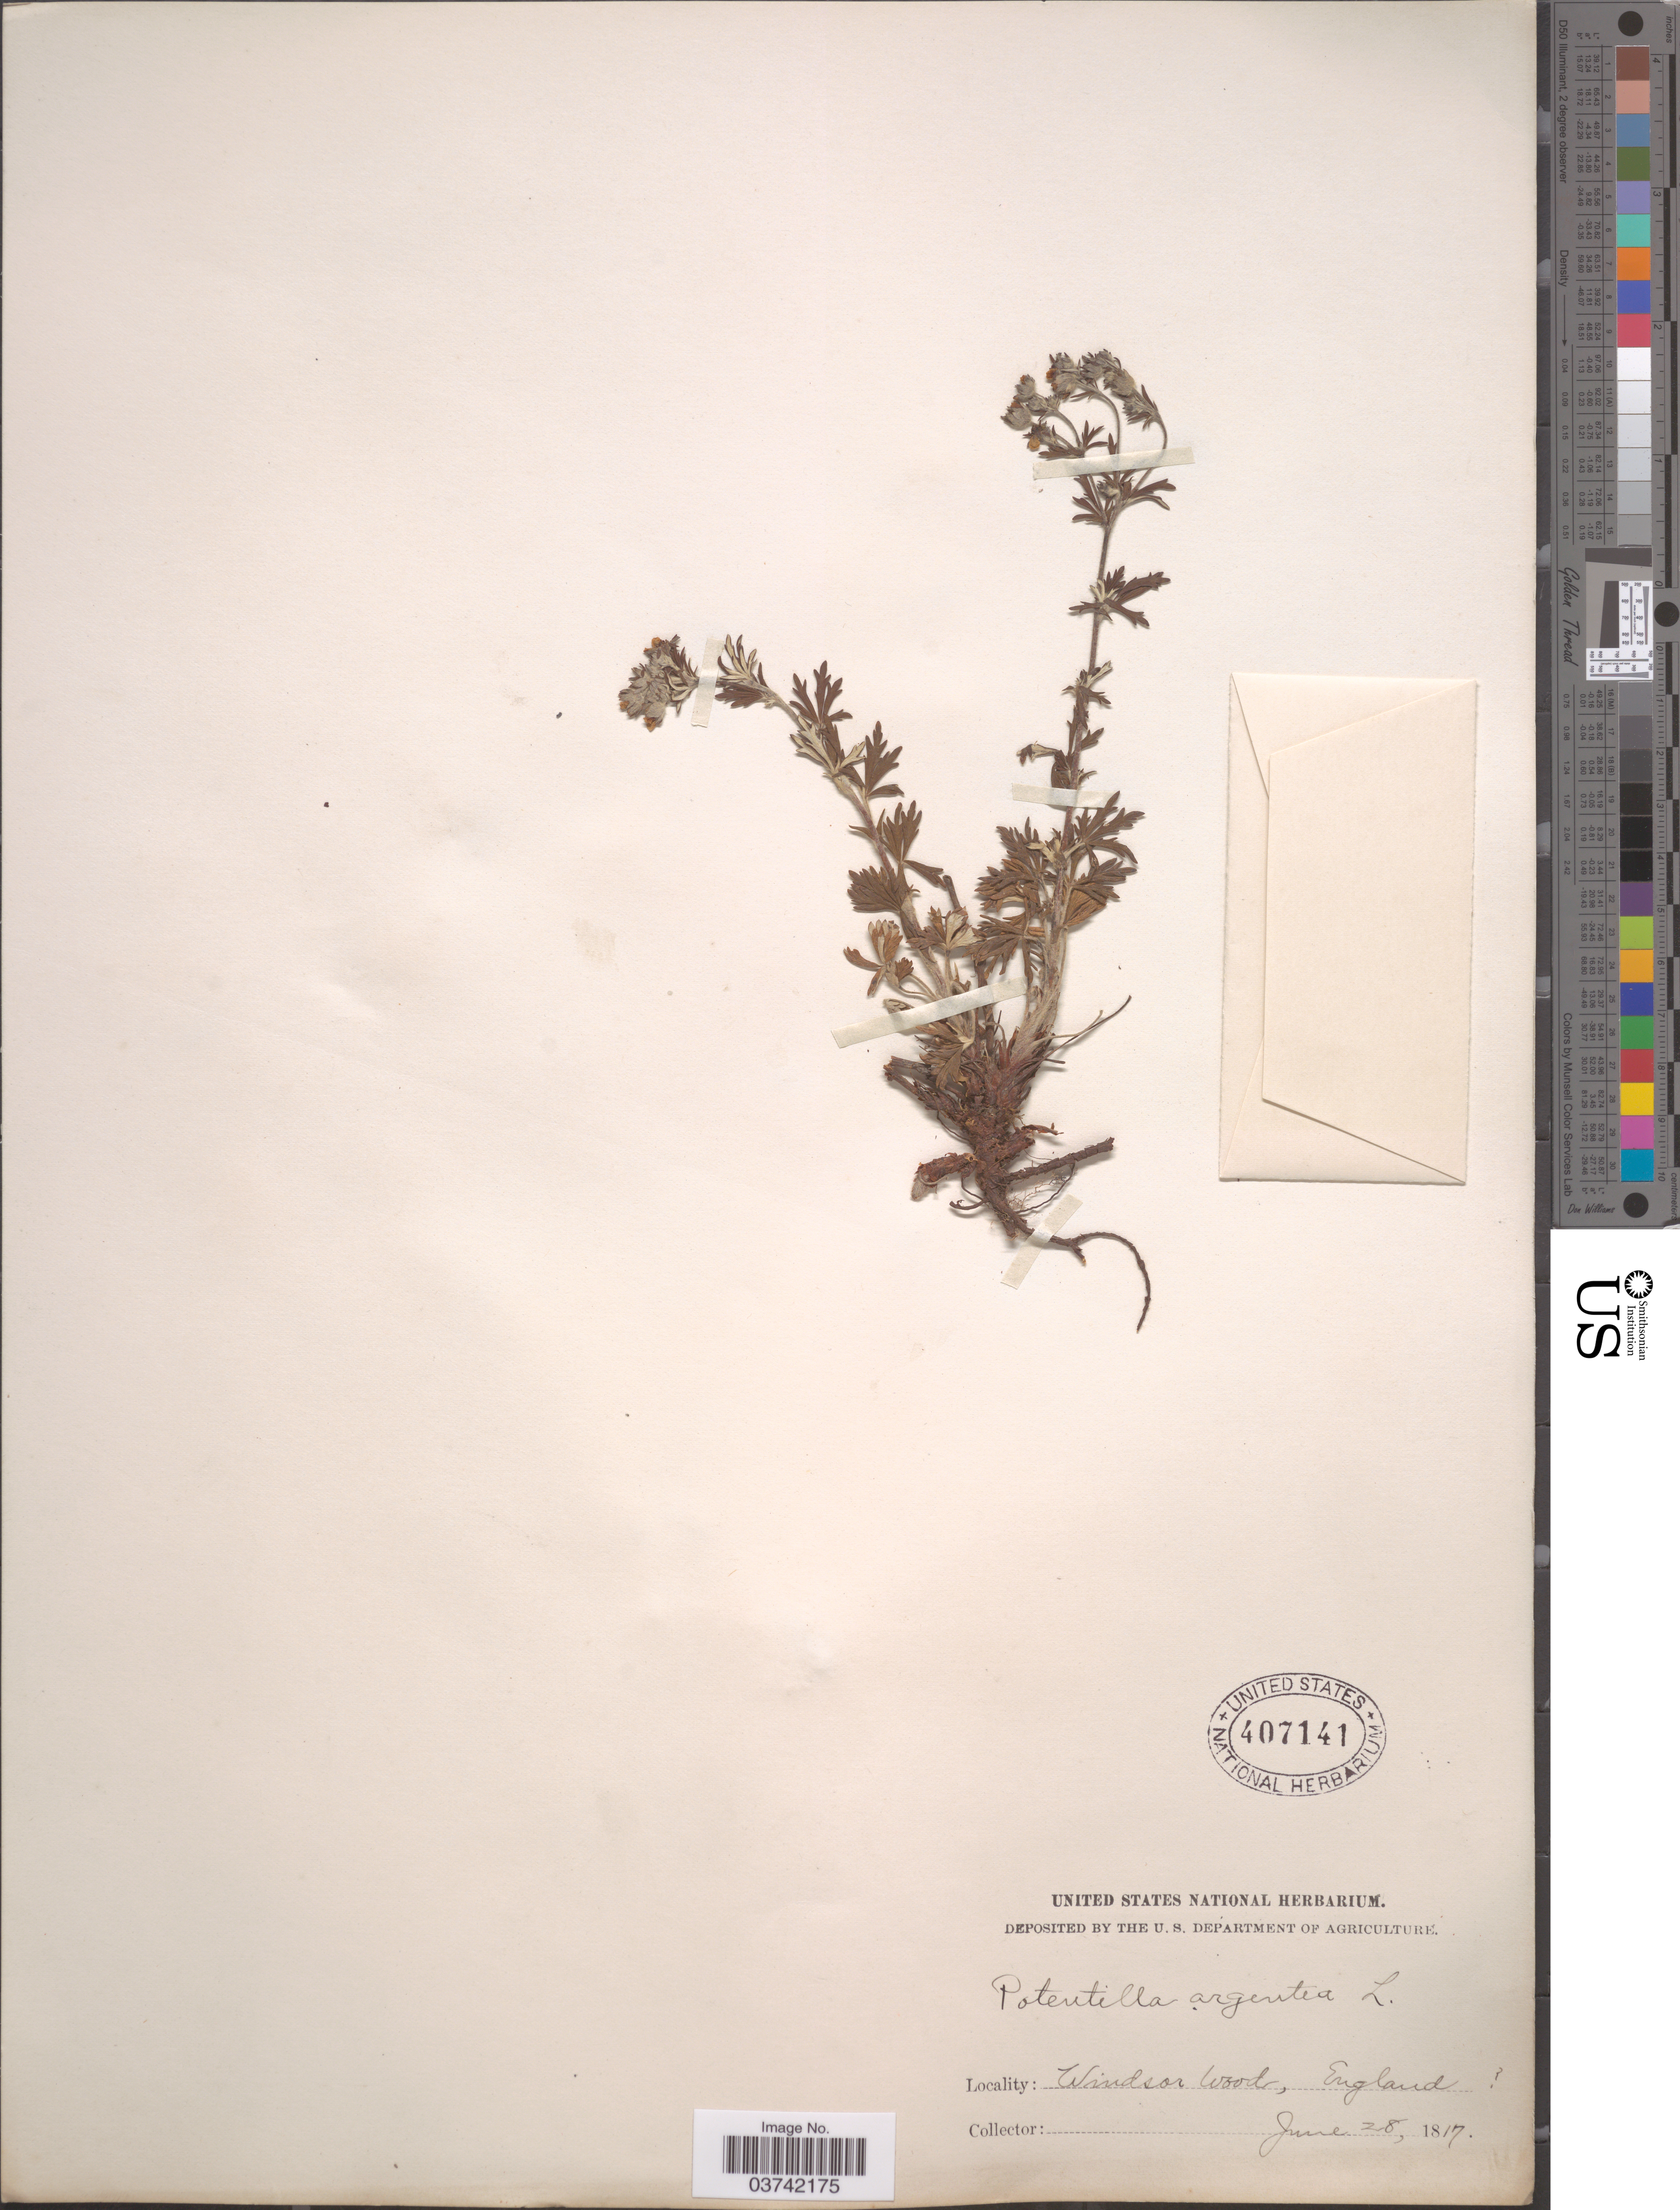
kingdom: Plantae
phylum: Tracheophyta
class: Magnoliopsida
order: Rosales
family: Rosaceae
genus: Potentilla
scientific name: Potentilla argentea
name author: L.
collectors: ex herb. United States National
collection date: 1817-06-28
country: United Kingdom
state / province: England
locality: Windsor Wood.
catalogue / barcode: US 407141